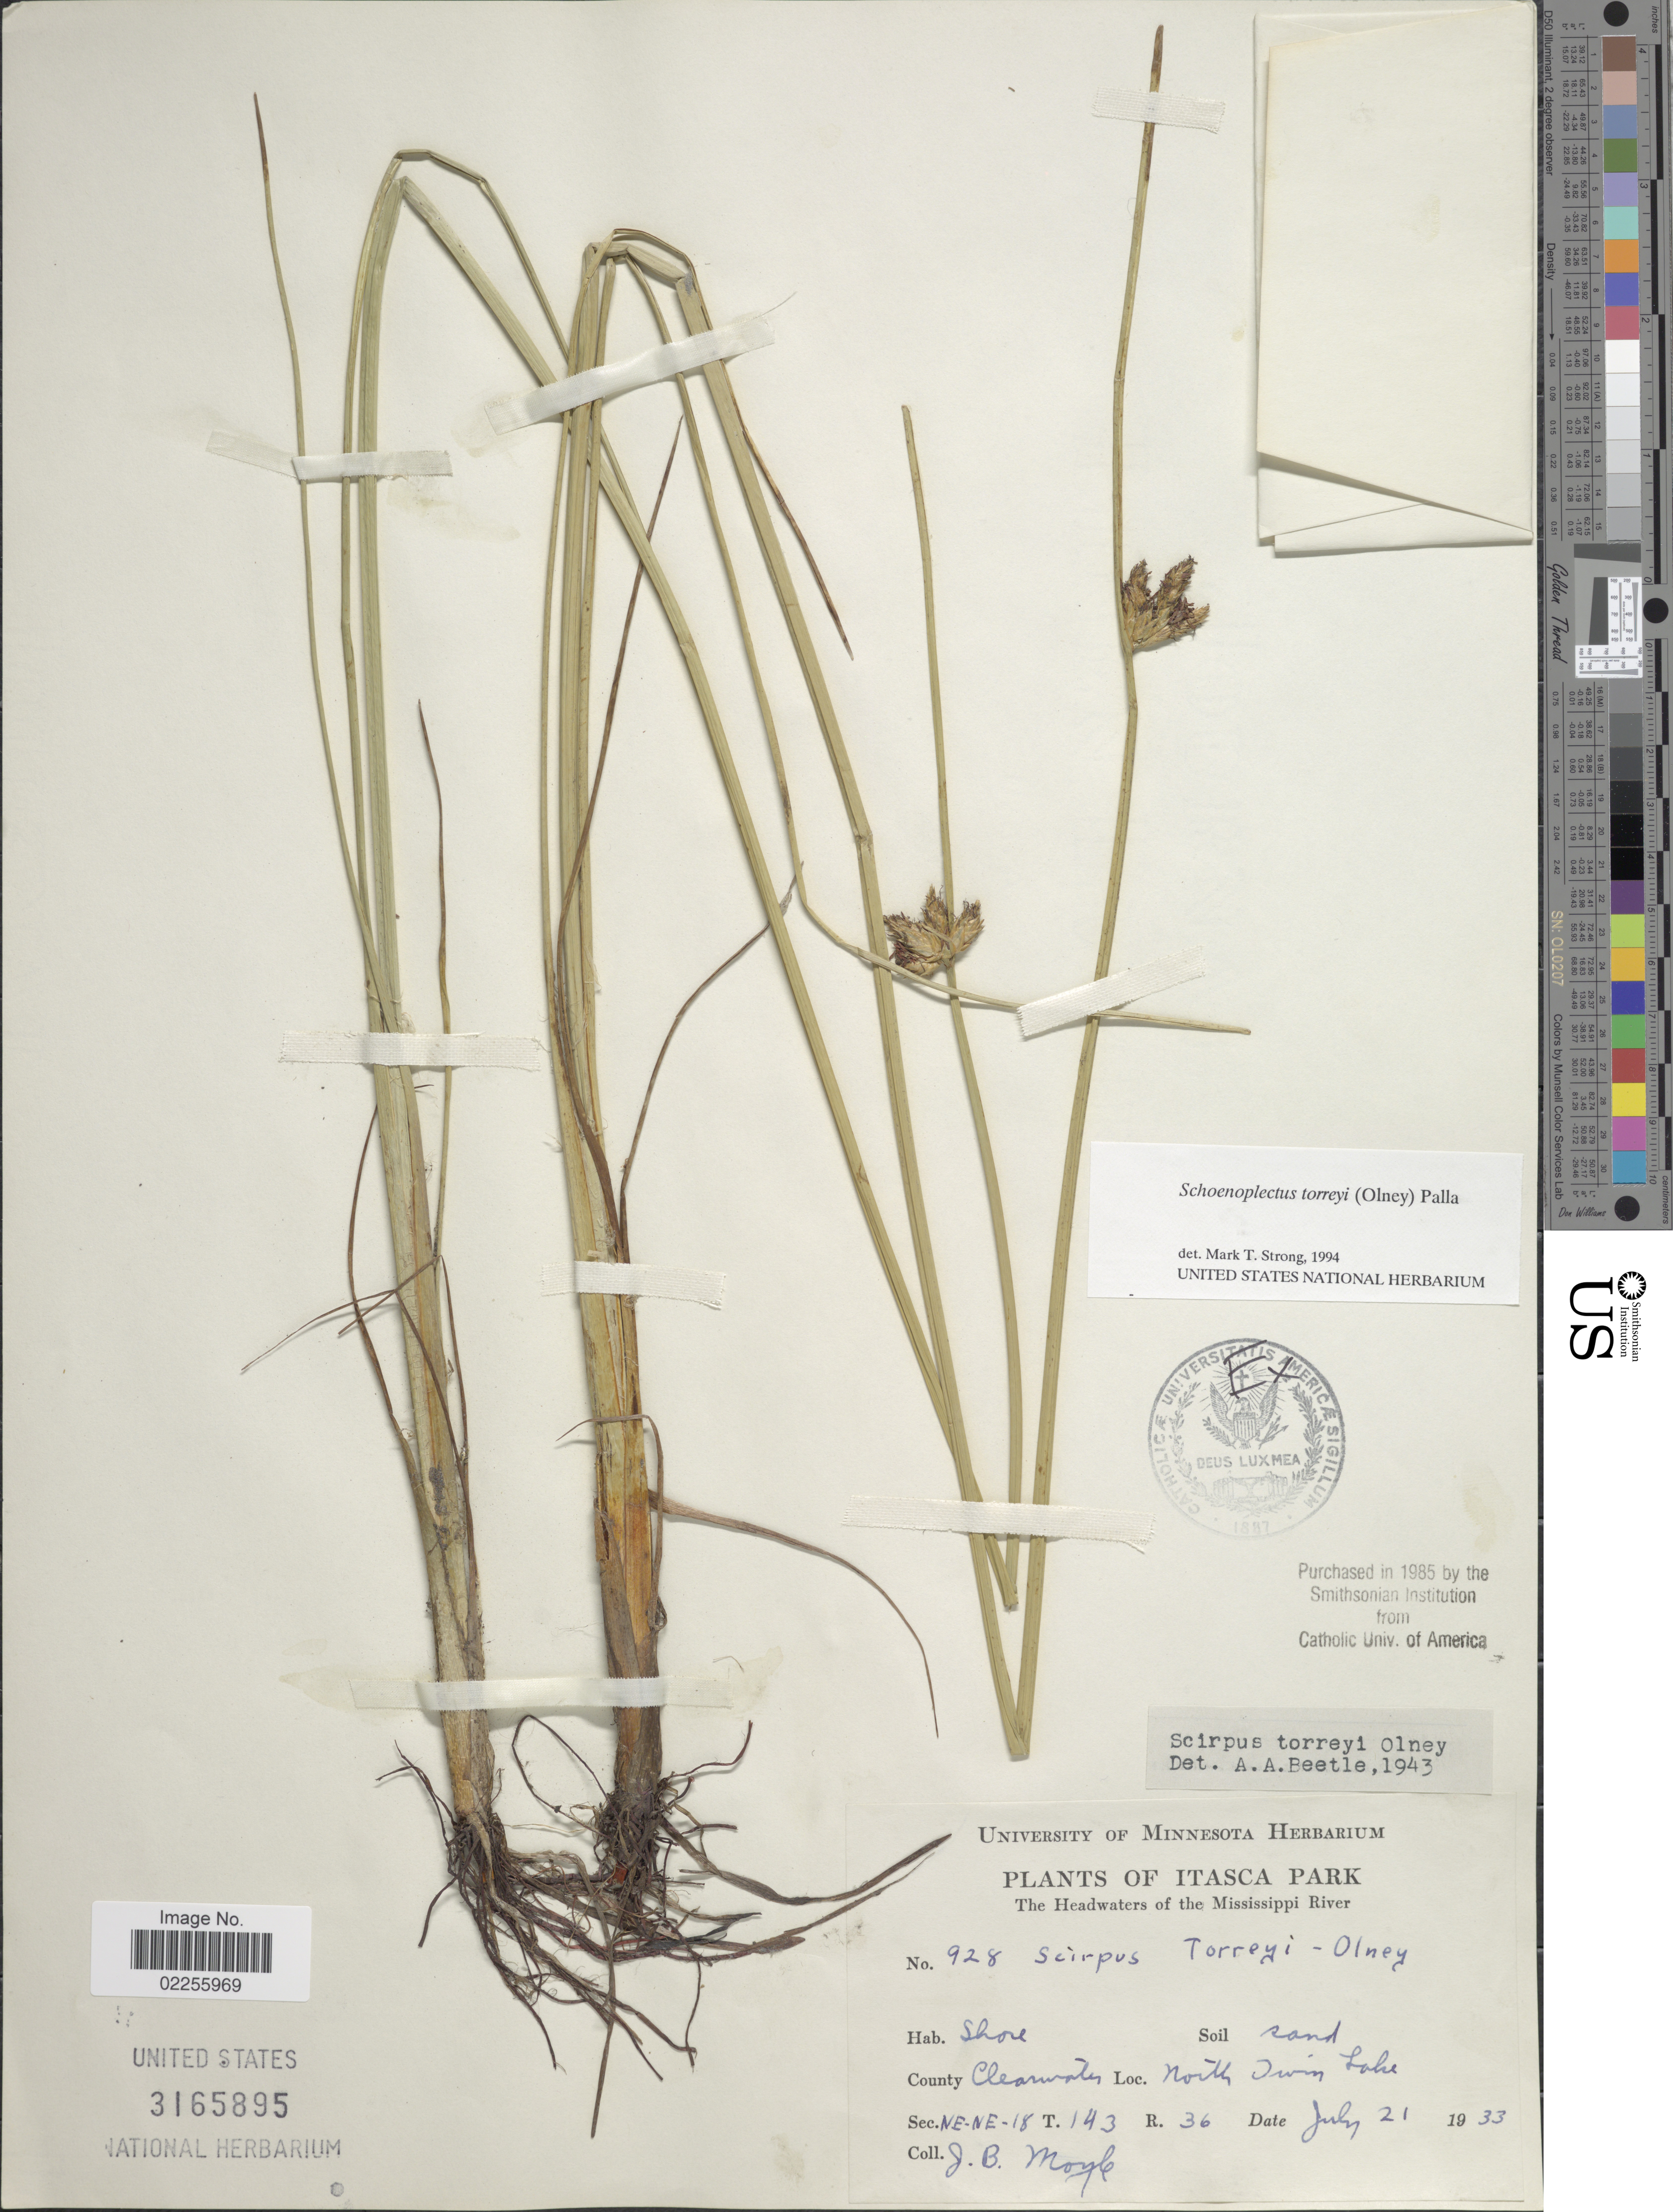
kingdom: Plantae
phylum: Tracheophyta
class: Liliopsida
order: Poales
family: Cyperaceae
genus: Schoenoplectus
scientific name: Schoenoplectus torreyi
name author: (Olney) Palla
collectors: J. Moyle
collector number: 928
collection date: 1933-07-21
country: United States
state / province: Minnesota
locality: Itasca Park, The Headwaters of the Mississippi River, County Clearwater, North Twin Lake, Sec. NE-NE-18 T.143 R. 36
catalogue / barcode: US 3165895